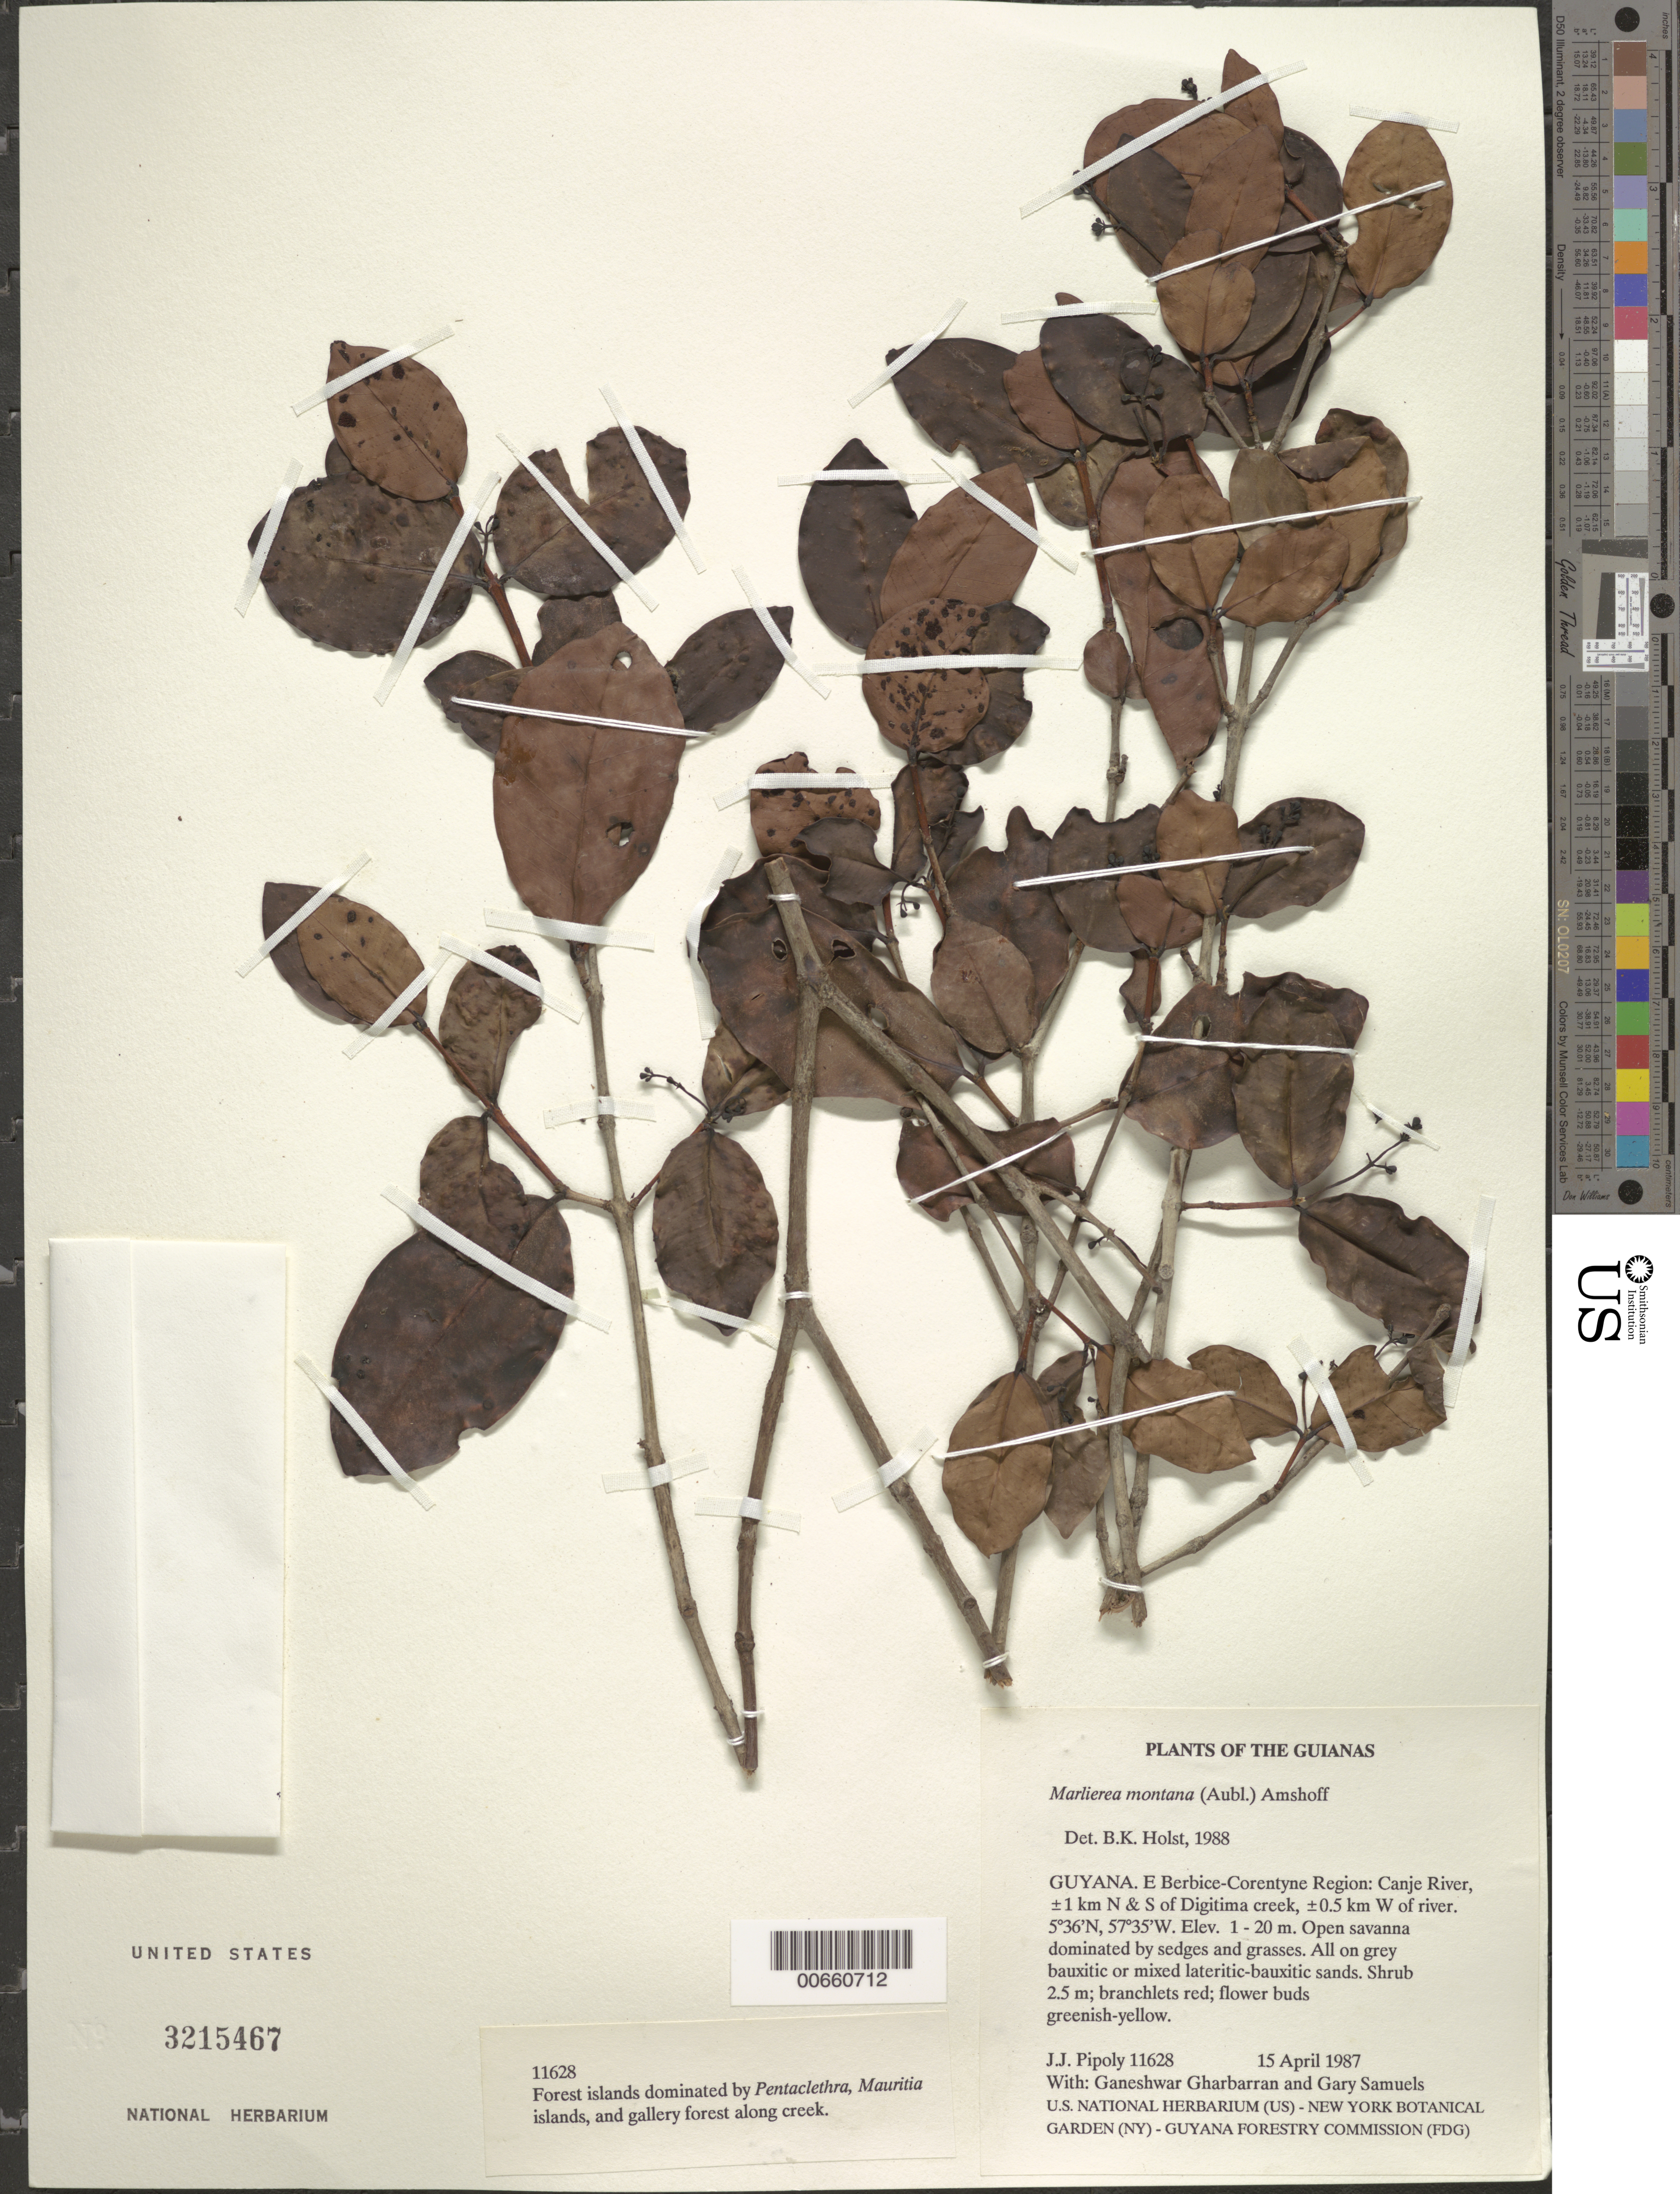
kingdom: Plantae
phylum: Tracheophyta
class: Magnoliopsida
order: Myrtales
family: Myrtaceae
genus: Myrcia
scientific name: Myrcia neomontana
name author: E. Lucas & C.E. Wilson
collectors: J. J. Pipoly, G. Gharbarran & G. Samuels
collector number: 11628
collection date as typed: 15 April 1987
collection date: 1987-04-15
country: Guyana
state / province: E. Berbice-Corentyne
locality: Canje River, ±1 km N & S of Digitima creek, ±0.5 km W of river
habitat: Open savanna dominated by sedges and grasses. All on grey bauxitic or mixed lateritic-bauxitic sands. Forest islands dominated by Pentaclethra, Mauritia islands, and gallery forest along creek.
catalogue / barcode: US 3215467